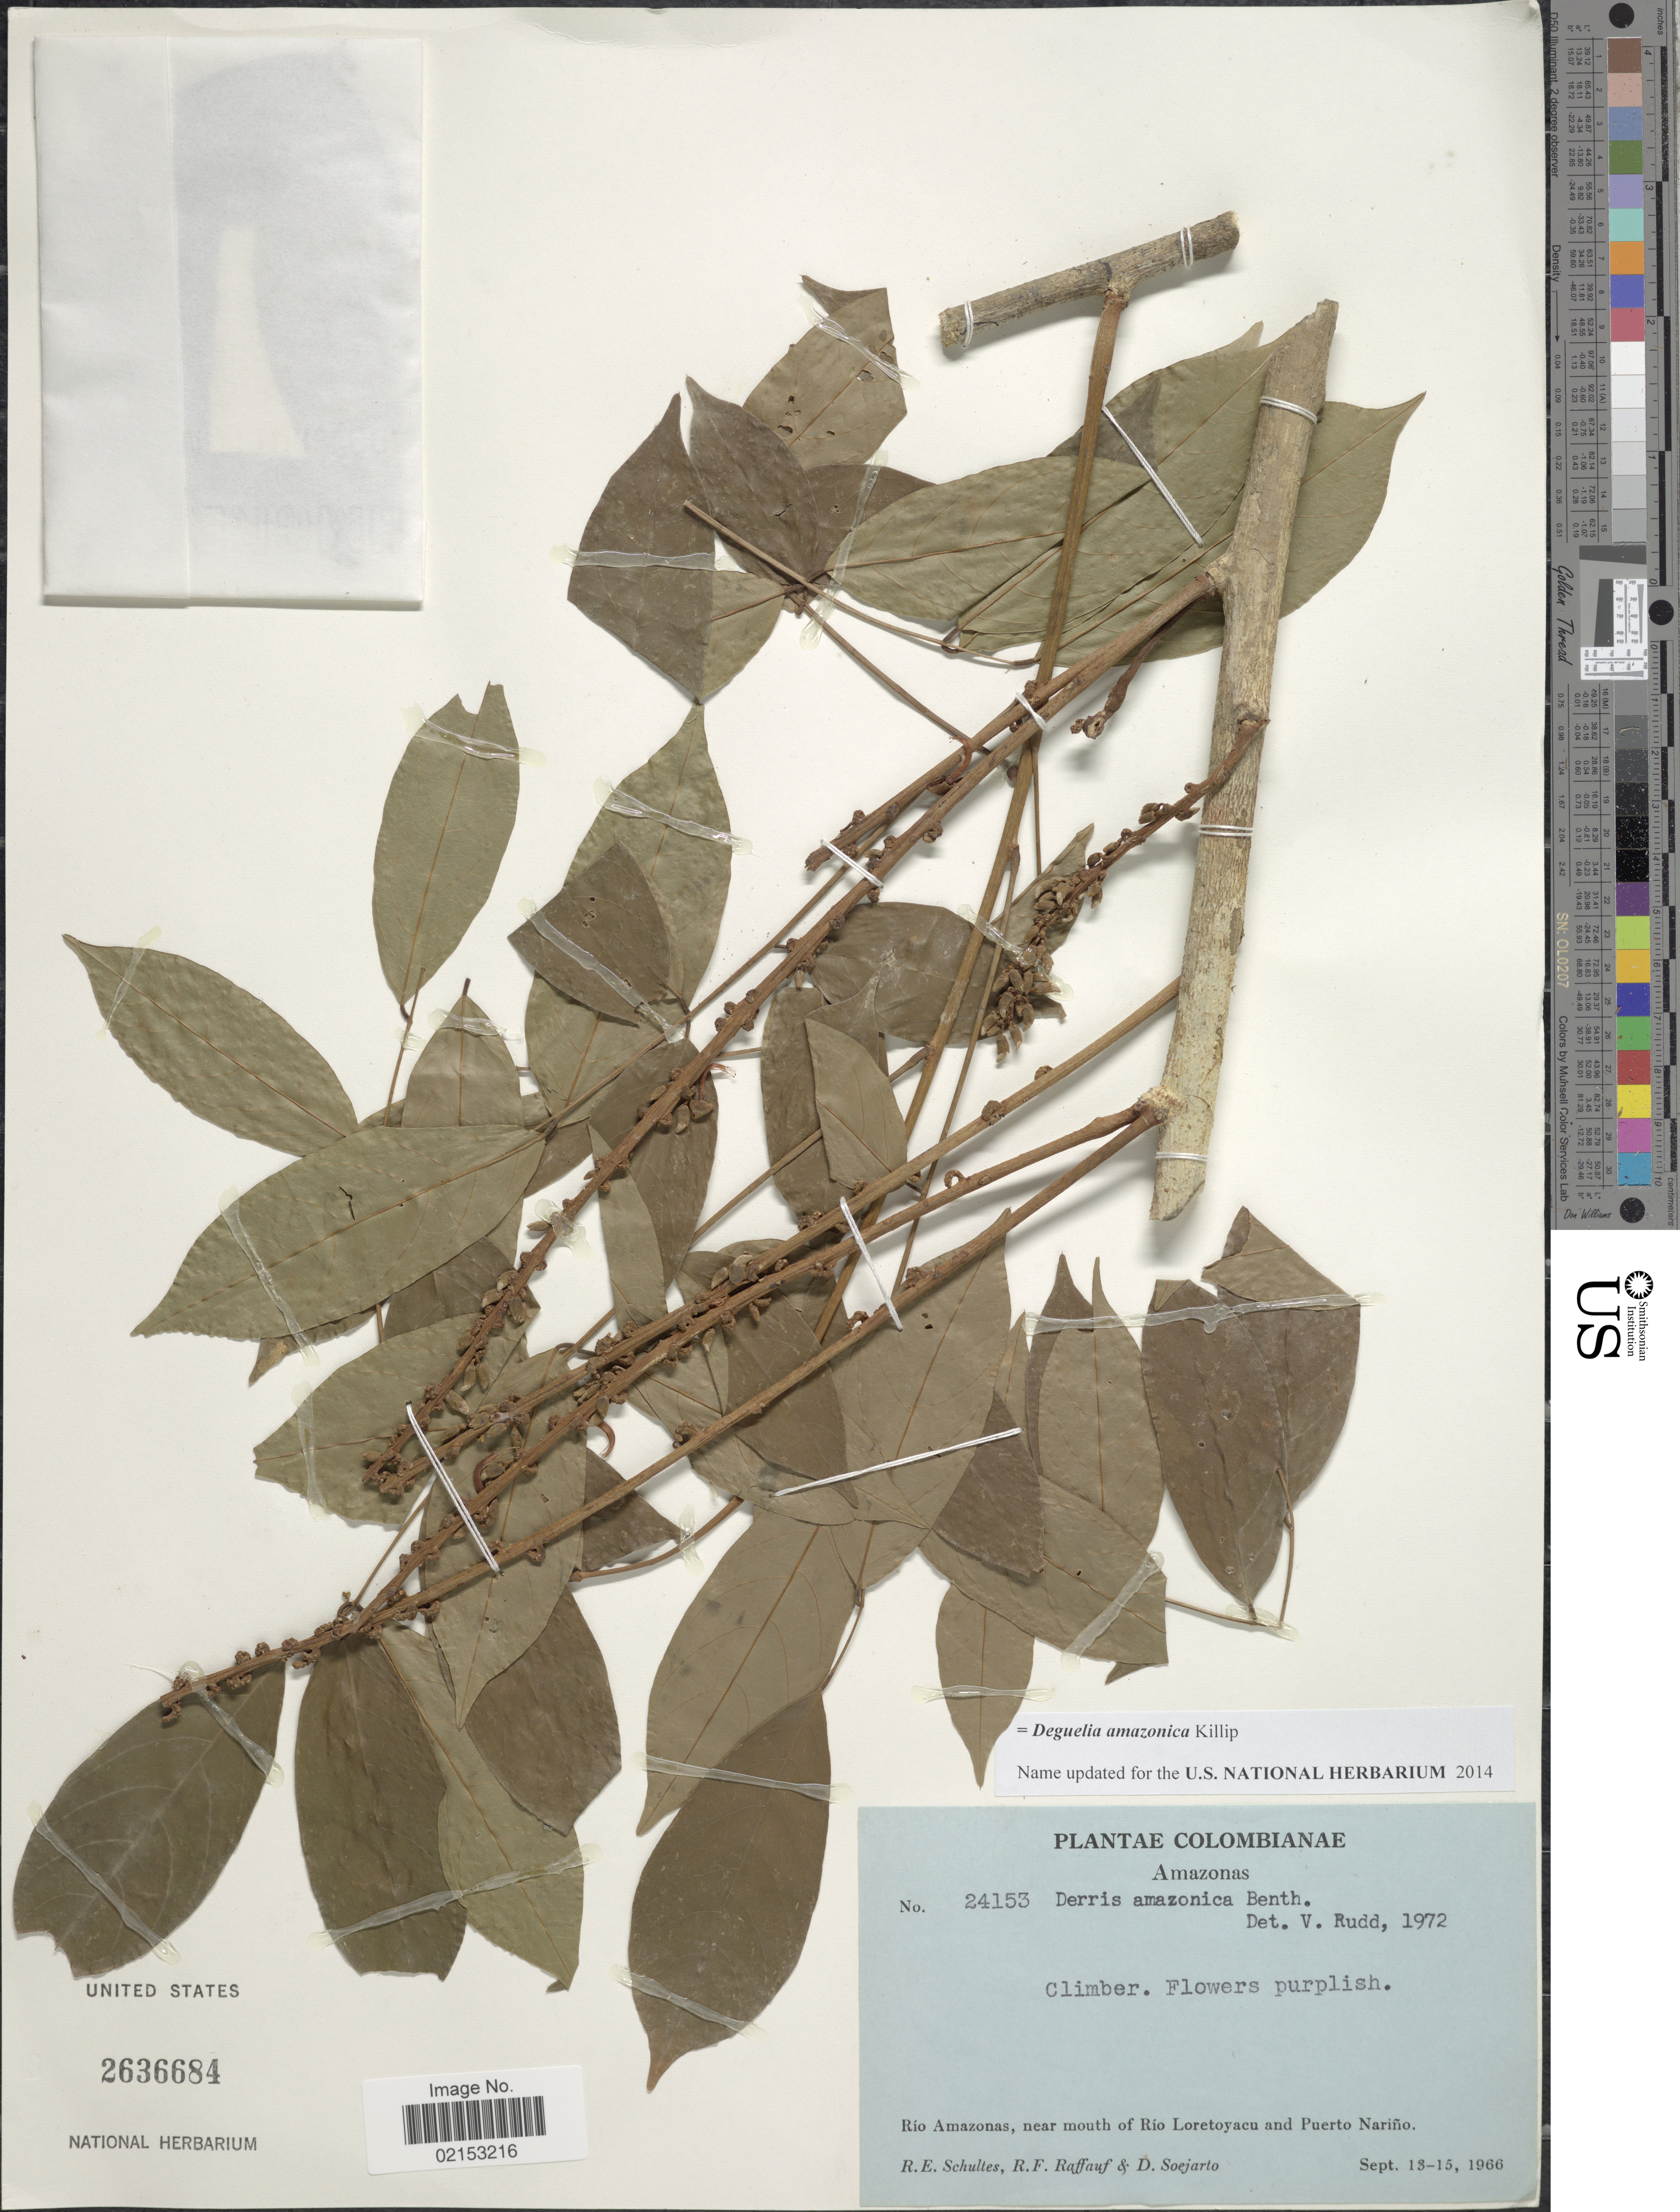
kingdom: Plantae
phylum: Tracheophyta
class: Magnoliopsida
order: Fabales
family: Fabaceae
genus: Deguelia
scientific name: Deguelia amazonica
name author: Killip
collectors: R. E. Schultes, R. Raffauf & D. Soejarto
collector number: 24153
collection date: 1966-09-13/1966-09-15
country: Colombia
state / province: Amazônas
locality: Colombianae, Rio Amazonas, near mouth of Rio Loretoyacu and Puerto Narino.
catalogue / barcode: US 2636684